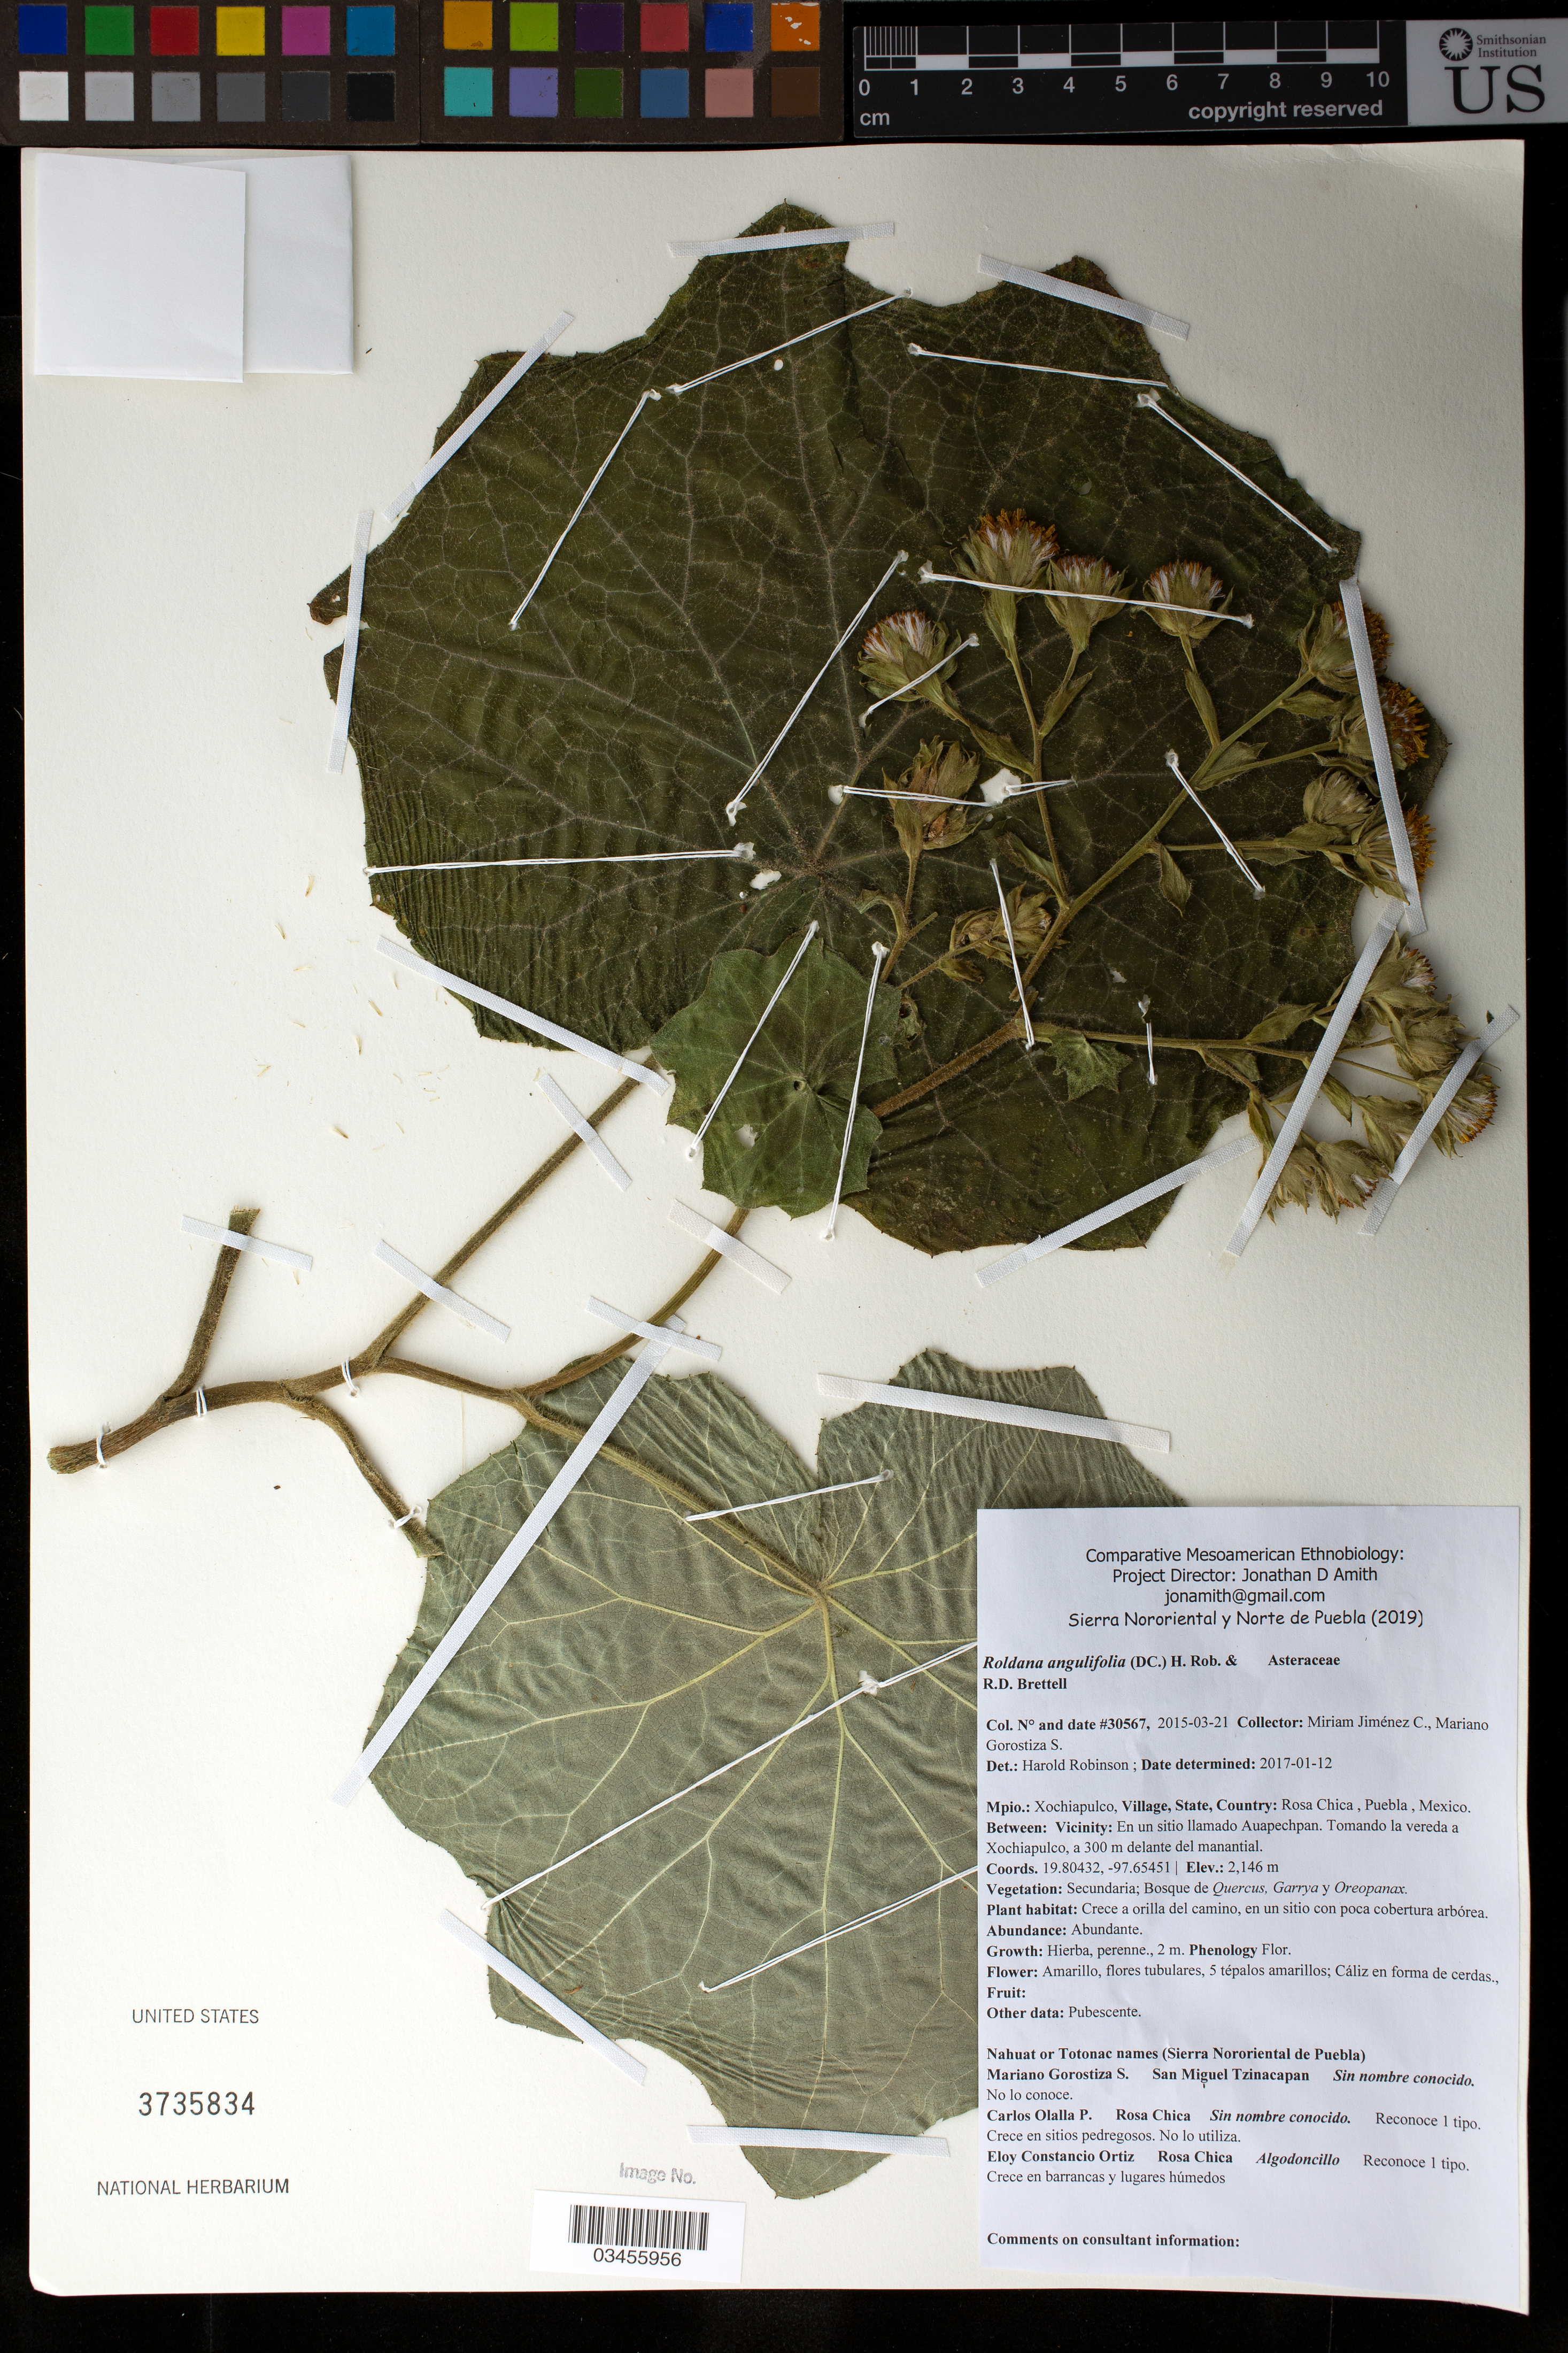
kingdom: Plantae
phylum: Tracheophyta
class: Magnoliopsida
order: Asterales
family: Asteraceae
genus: Roldana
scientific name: Roldana angulifolia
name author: (DC.) H. Rob. & Brettell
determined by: Robinson, Harold E., (US)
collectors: M. Jiménez Chimil & M. Gorostiza S.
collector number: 30567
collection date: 2015-03-21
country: México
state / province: Puebla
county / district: Xochiapulco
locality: PUEBLO: Rosa Chica; LOCALIDAD EXACTA: En un sitio llamado Auapechpan. Tomando la vereda a Xochiapulco, a 300 m delante del manantial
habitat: Bosque de Quercus, Garrya y Oreopanax | Crece a orilla del camino, en un sitio con poca cobertura arbórea.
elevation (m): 2146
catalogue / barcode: US 3735834